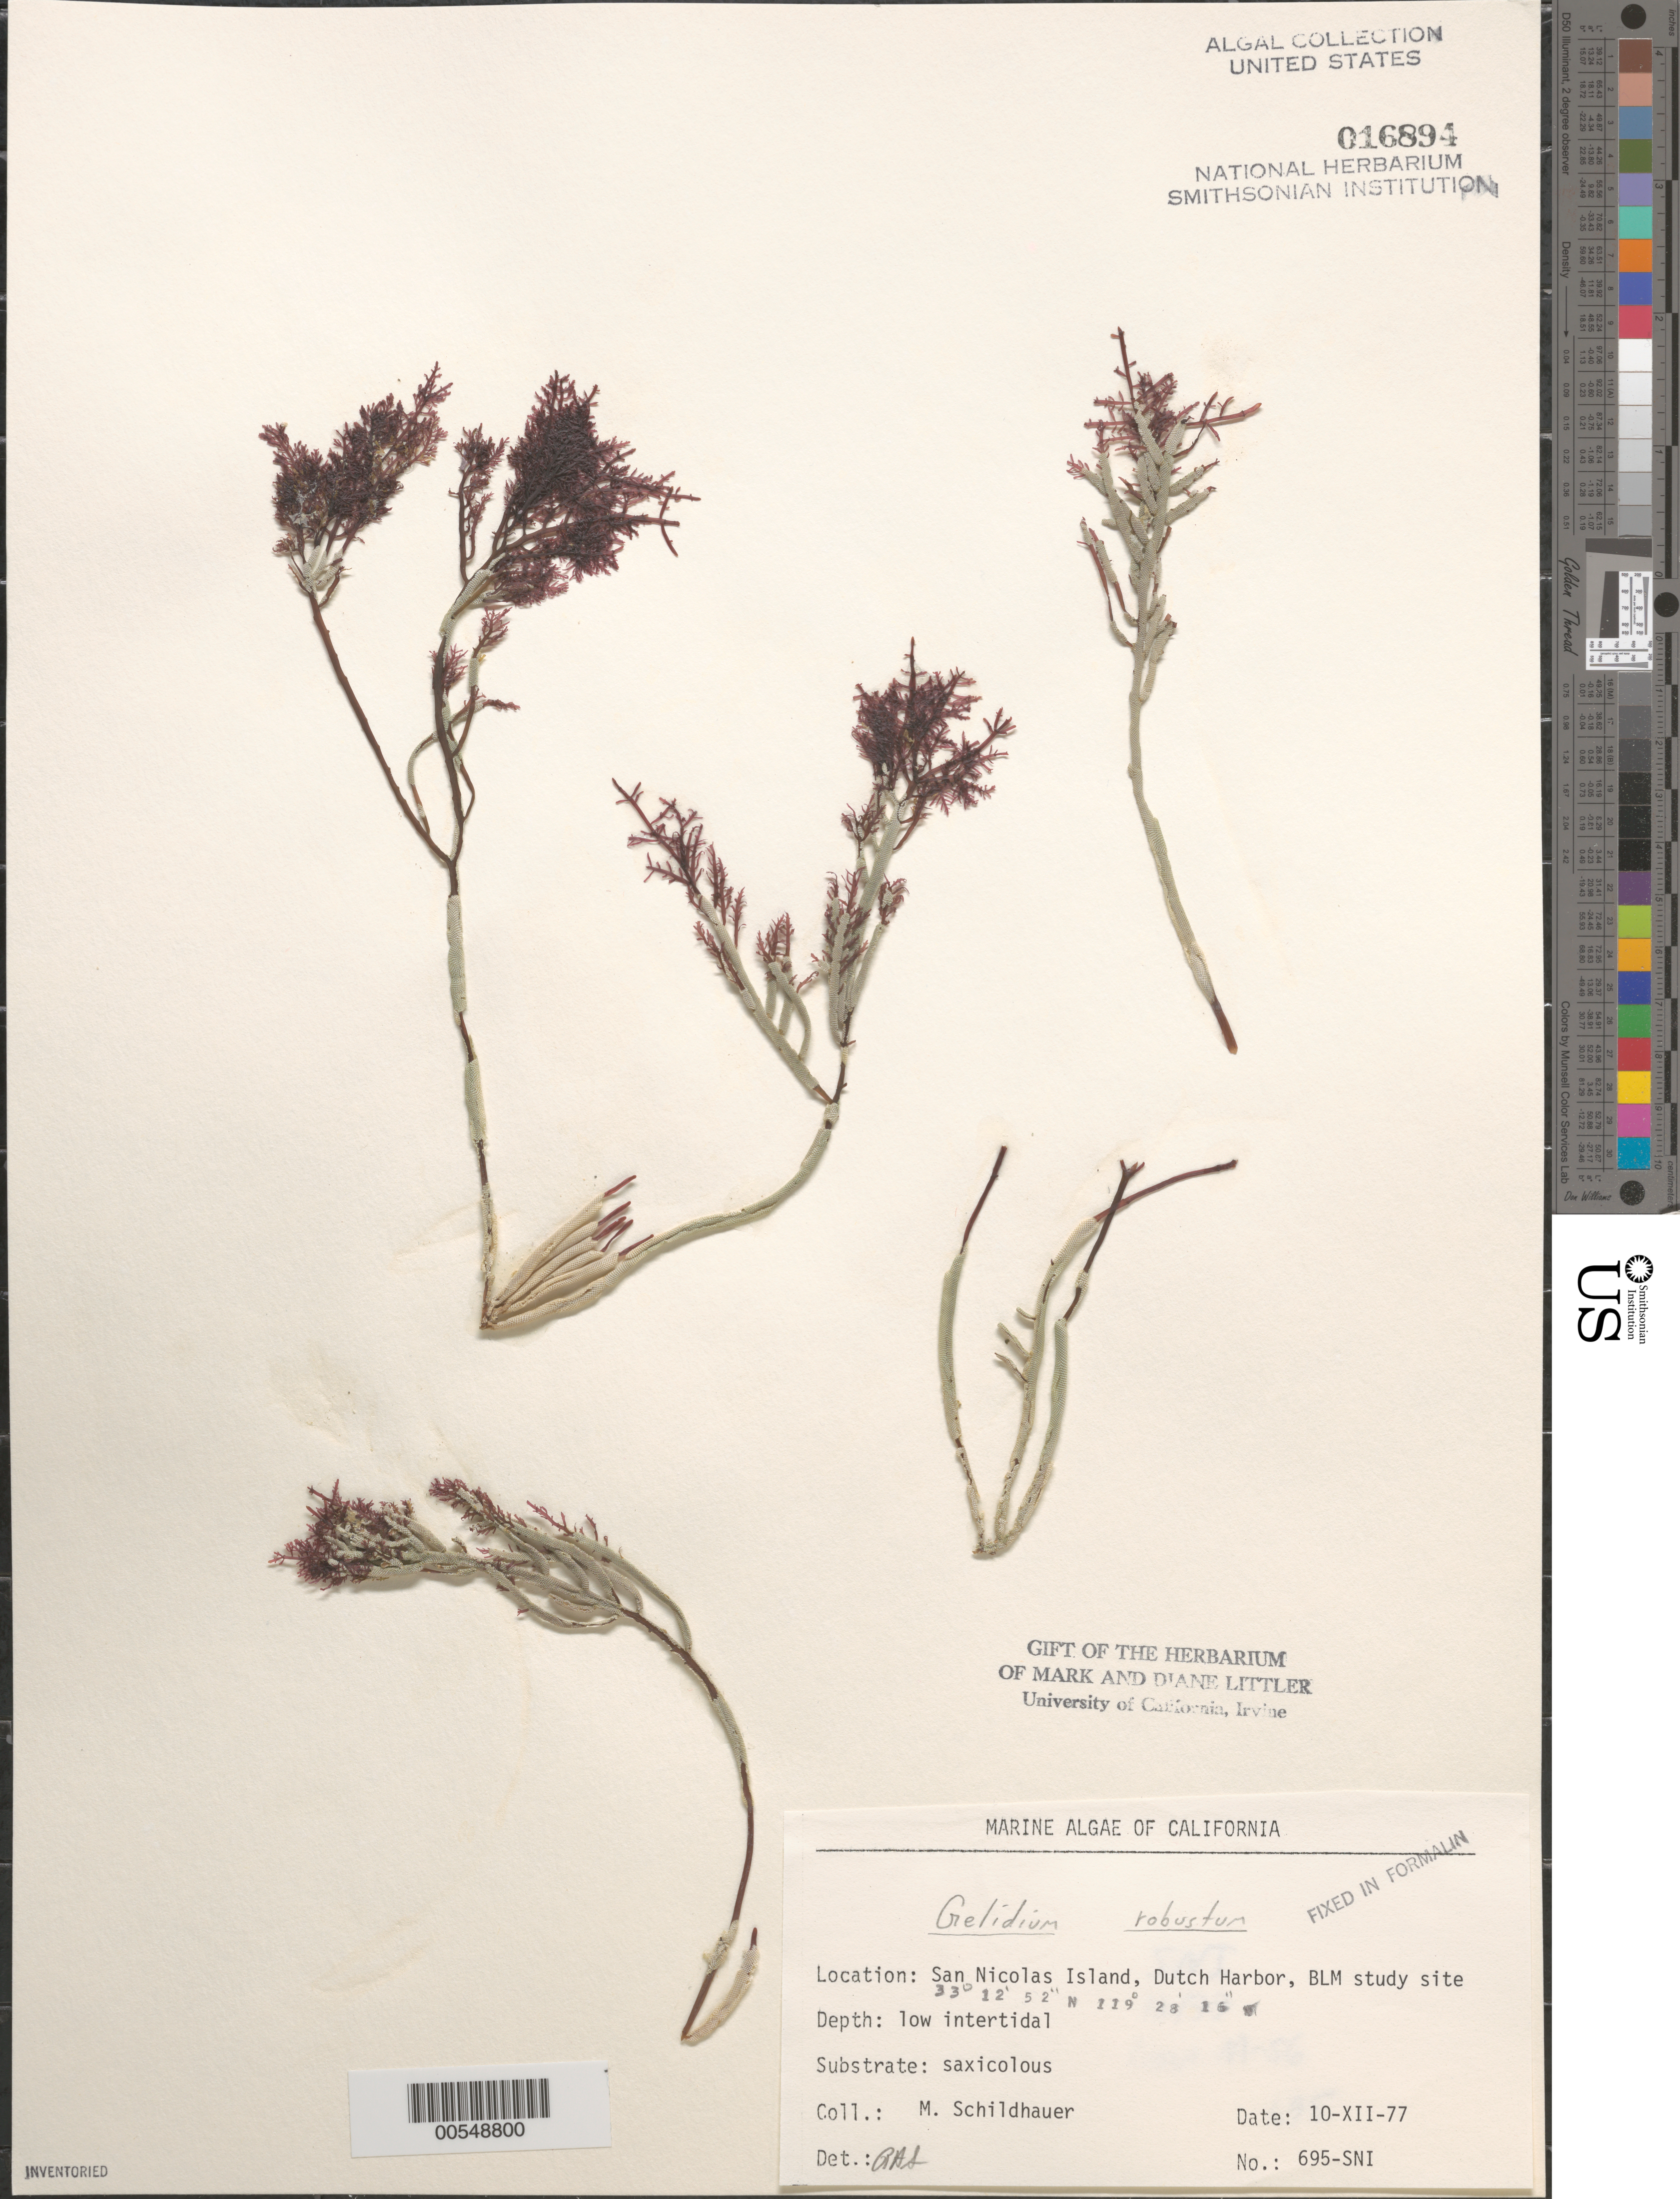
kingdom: Plantae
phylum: Rhodophyta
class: Florideophyceae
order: Gelidiales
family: Gelidiaceae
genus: Gelidium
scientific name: Gelidium robustum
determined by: Sims, Robert H.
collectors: M. Schildhauer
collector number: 695-sni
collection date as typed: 10 Dec 1977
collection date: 1977-12-10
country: United States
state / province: California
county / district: Ventura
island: San Nicolas Island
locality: Dutch Harbor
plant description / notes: BLM-SOCALBIGHT Rocky Intertidal Survey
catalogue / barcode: US 16894